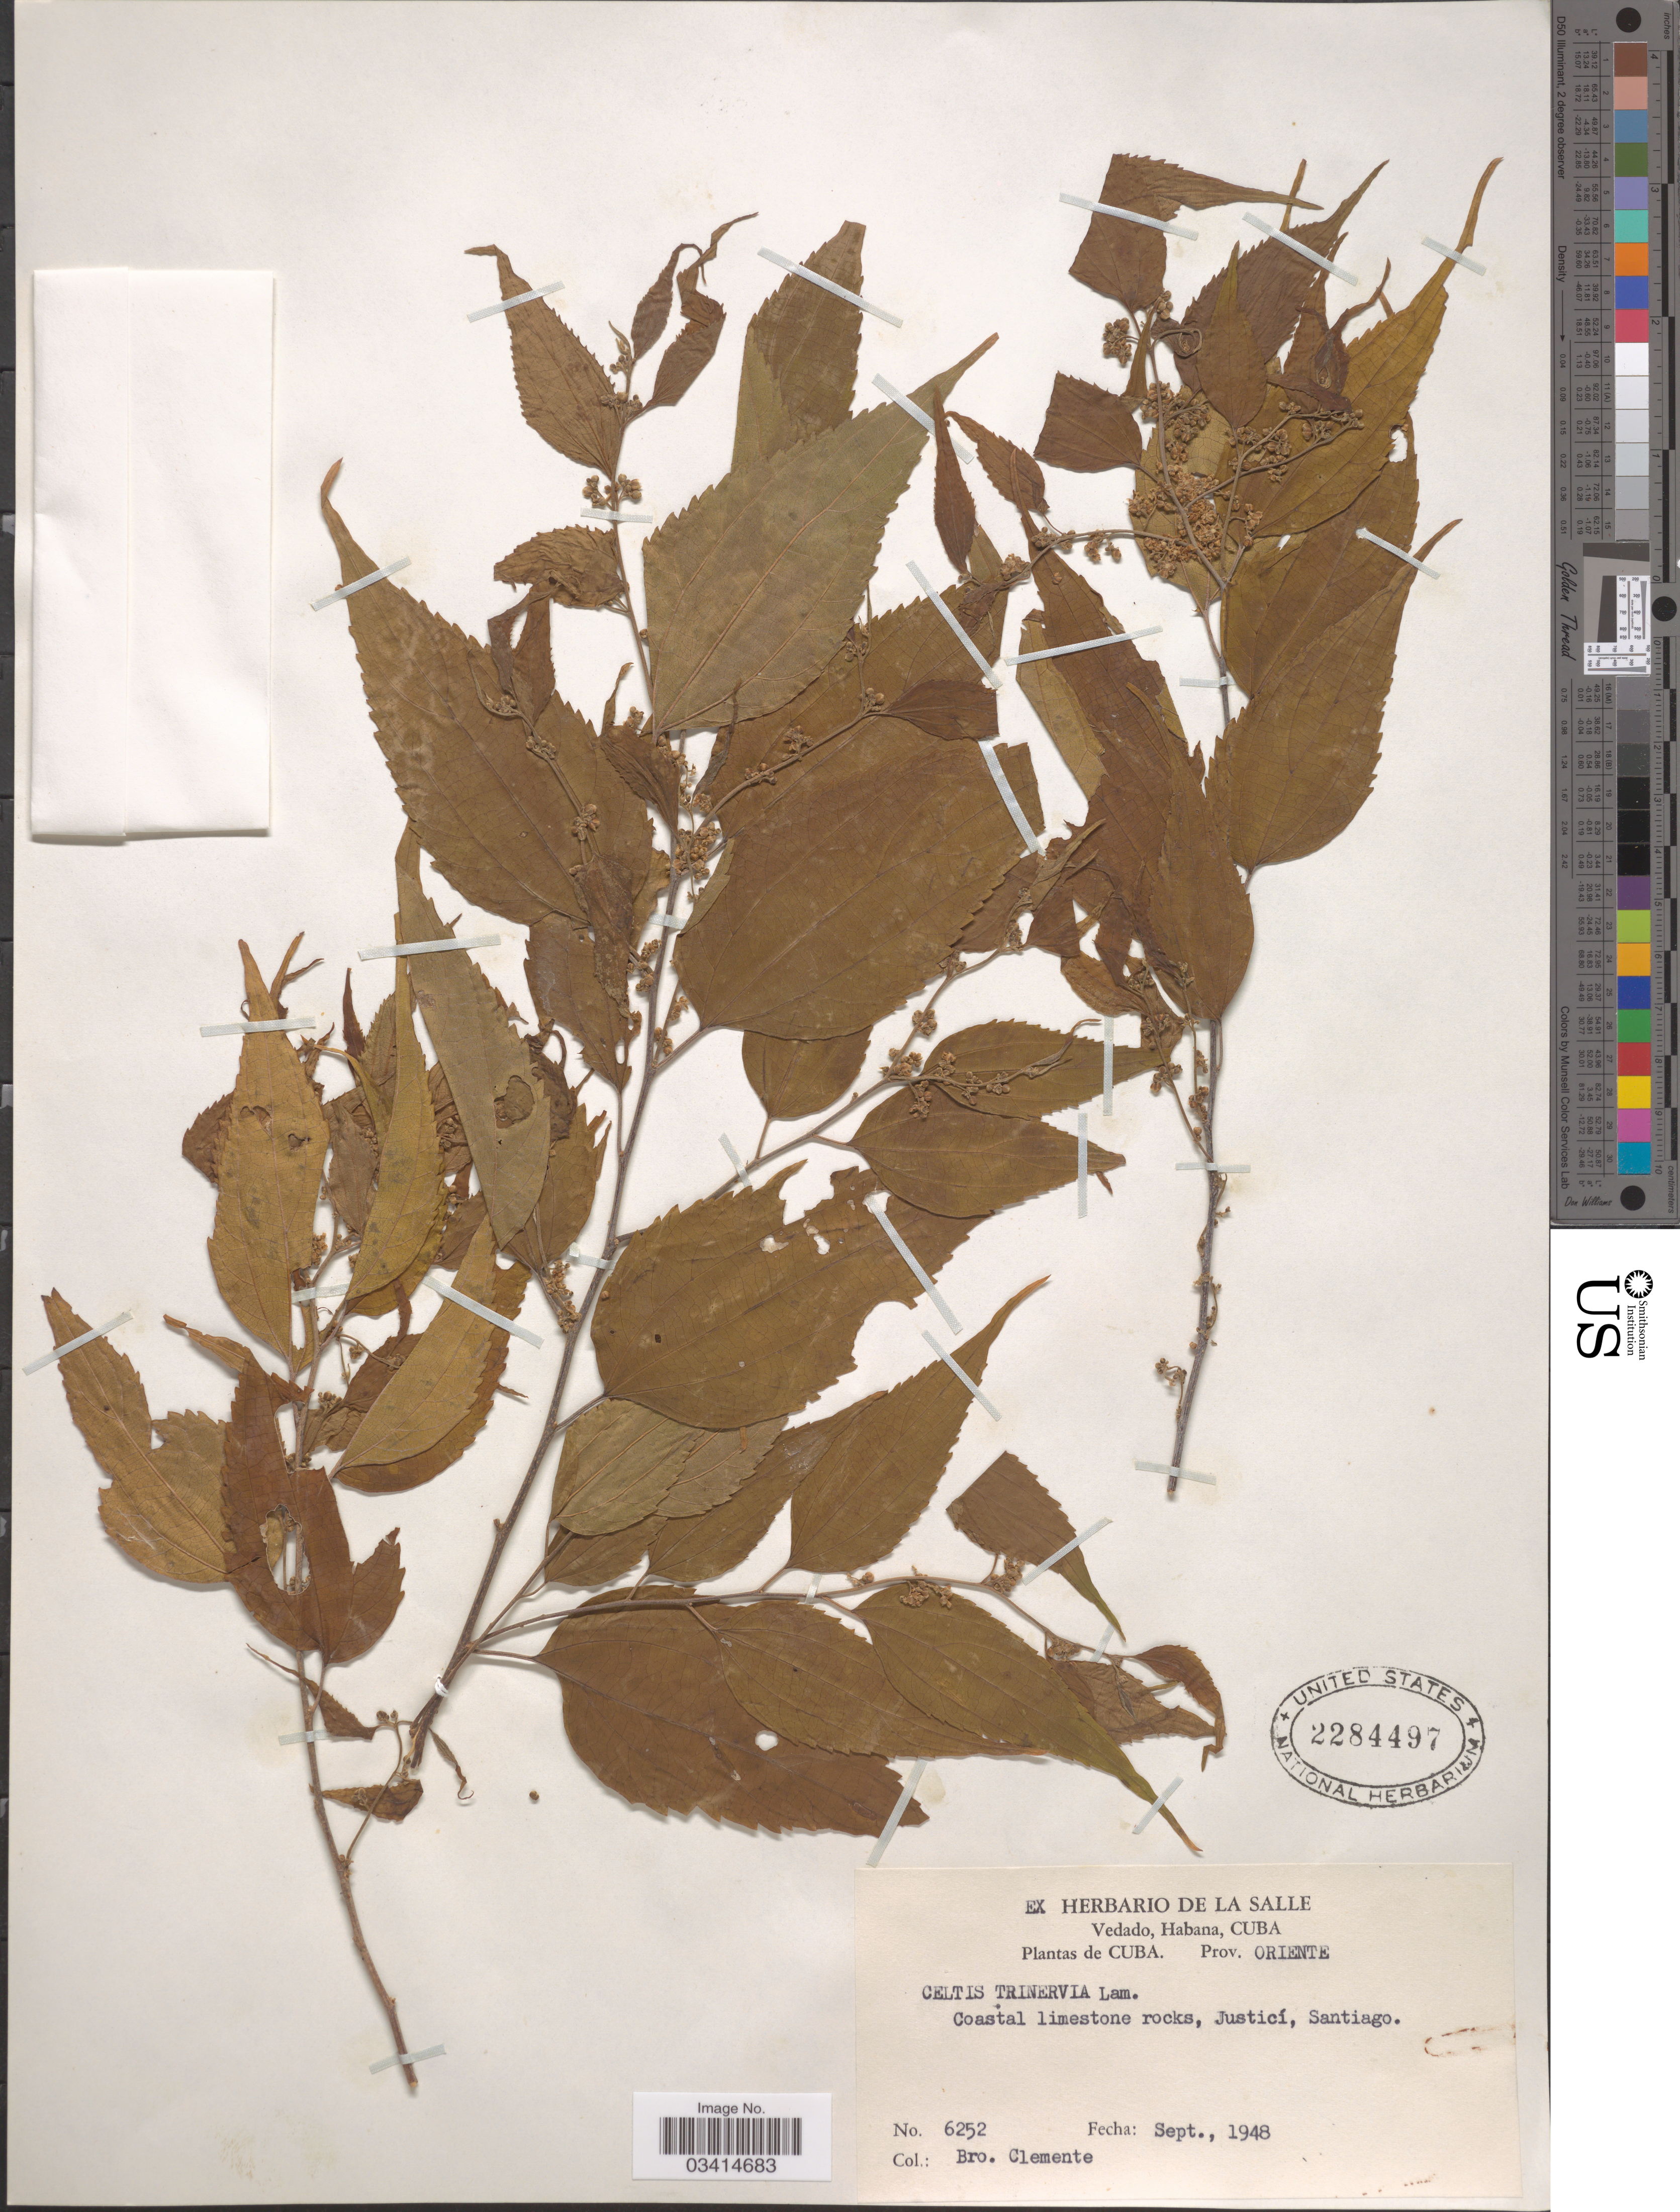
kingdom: Plantae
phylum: Tracheophyta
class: Magnoliopsida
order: Rosales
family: Cannabaceae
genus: Celtis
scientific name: Celtis trinervia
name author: Lam.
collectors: Bro. Clemente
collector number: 6252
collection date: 1948-09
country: Cuba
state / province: Oriente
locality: Coastal limestone rocks, Justicí, Santiago.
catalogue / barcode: US 2284497